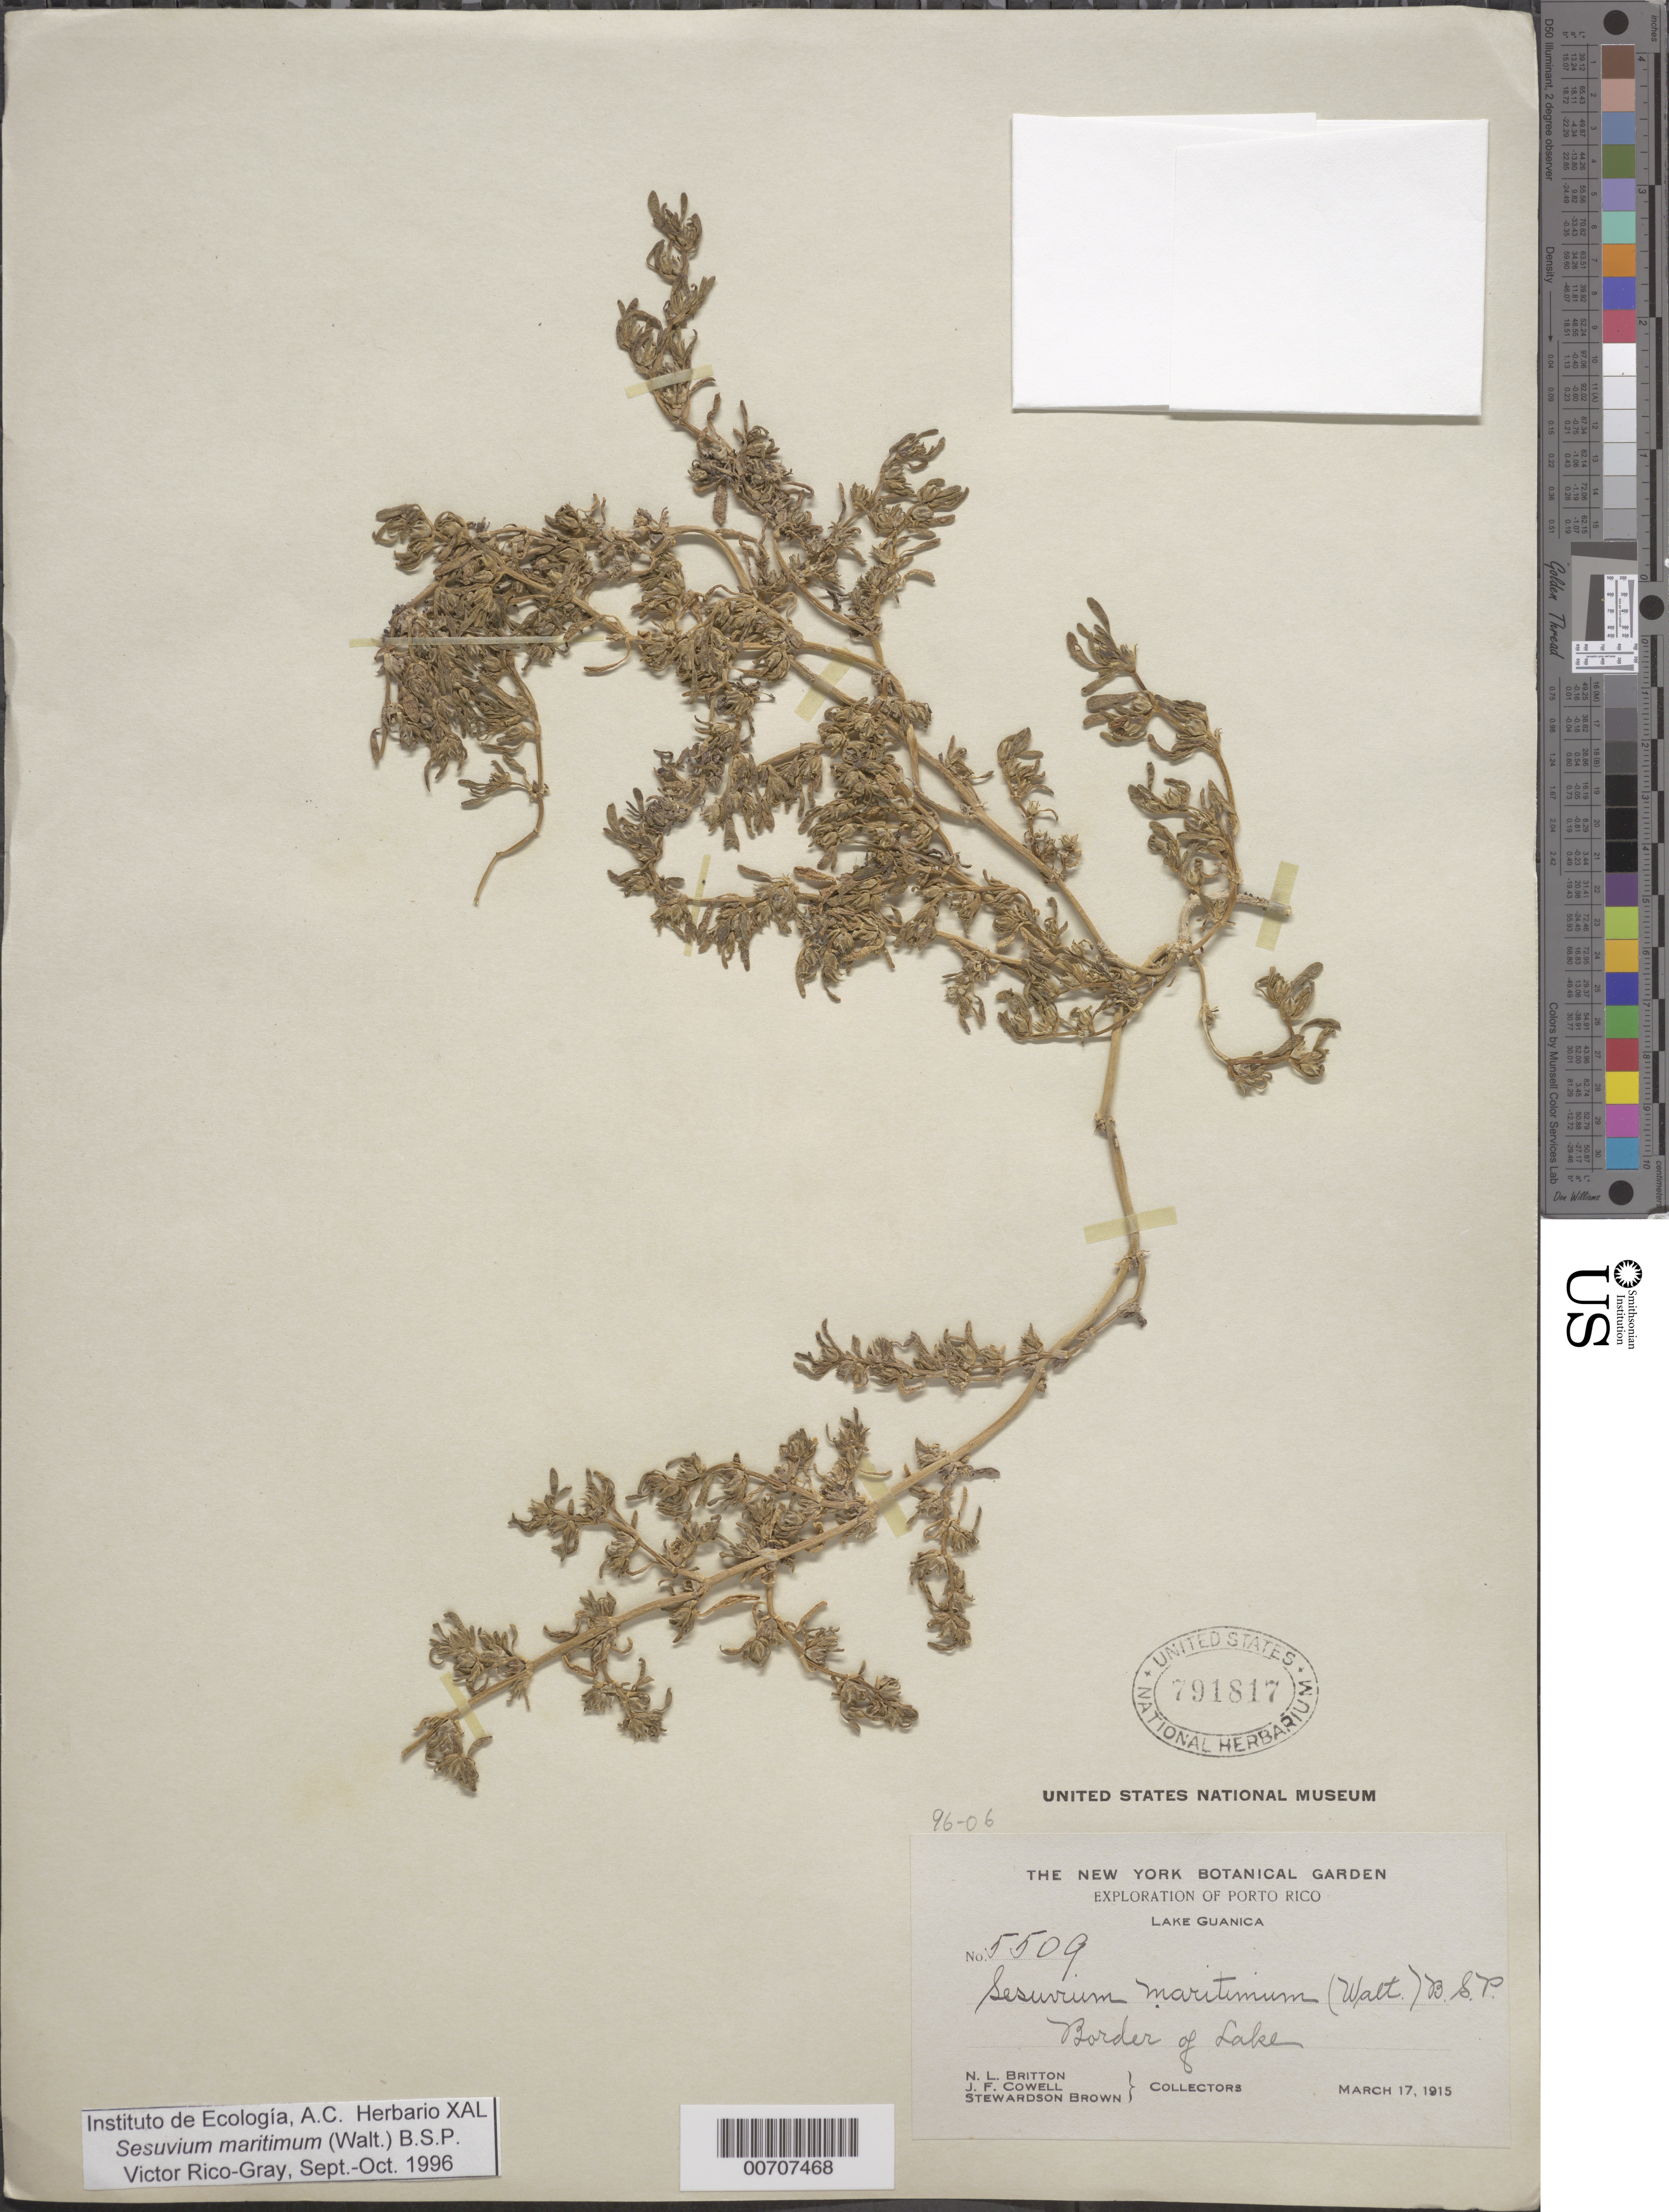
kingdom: Plantae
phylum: Tracheophyta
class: Magnoliopsida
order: Caryophyllales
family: Aizoaceae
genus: Sesuvium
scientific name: Sesuvium maritimum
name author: (Walter) Britton, Stearns & Poggenb.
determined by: Rico-Gray, V., (IEB), Instituto de Ecologia, A.C.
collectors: N. Britton, J. F. Cowell & S. Brown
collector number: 5509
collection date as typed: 17 Mar 1915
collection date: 1915-03-17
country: Puerto Rico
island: Greater Antilles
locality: Lake Guanica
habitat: Border of lake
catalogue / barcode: US 791817